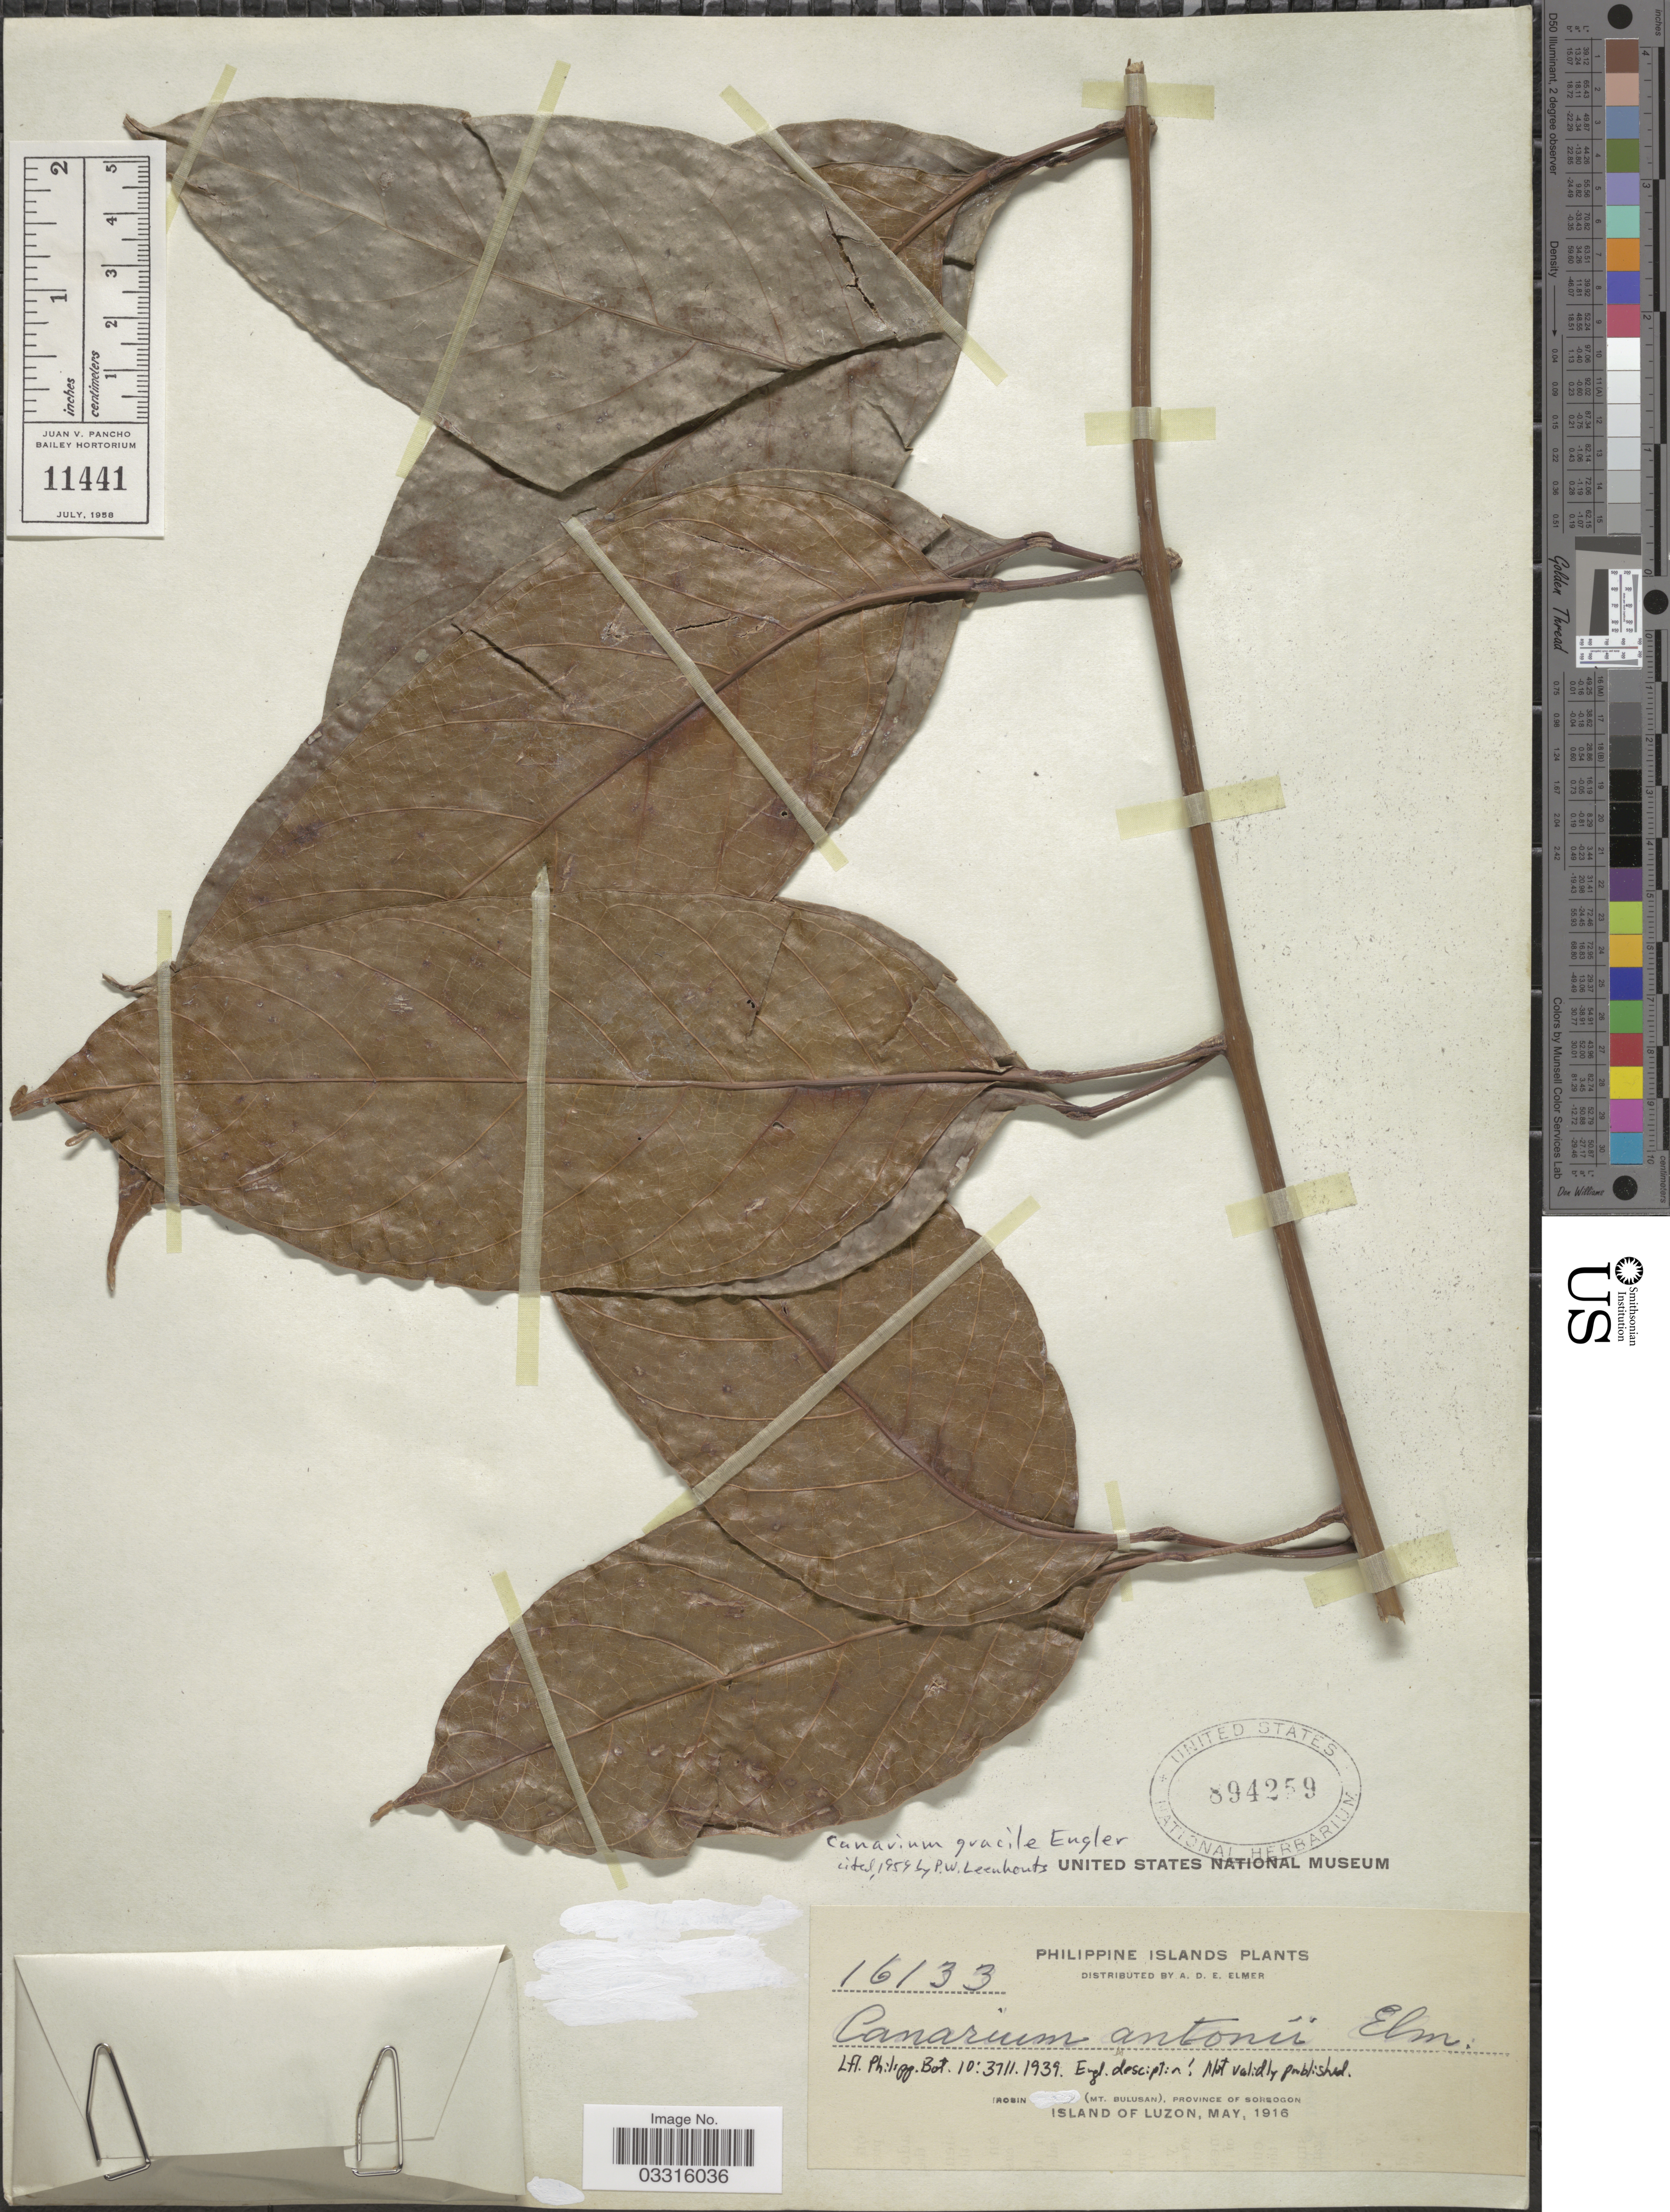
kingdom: Plantae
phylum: Tracheophyta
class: Magnoliopsida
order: Sapindales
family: Burseraceae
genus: Canarium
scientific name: Canarium gracile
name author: Engl.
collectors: A. D. E. Elmer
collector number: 16133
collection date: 1916-05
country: Philippines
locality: Irosin (Mt. Bulusan), Province of Sorsogon. Island of Luzon.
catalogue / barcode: US 894259